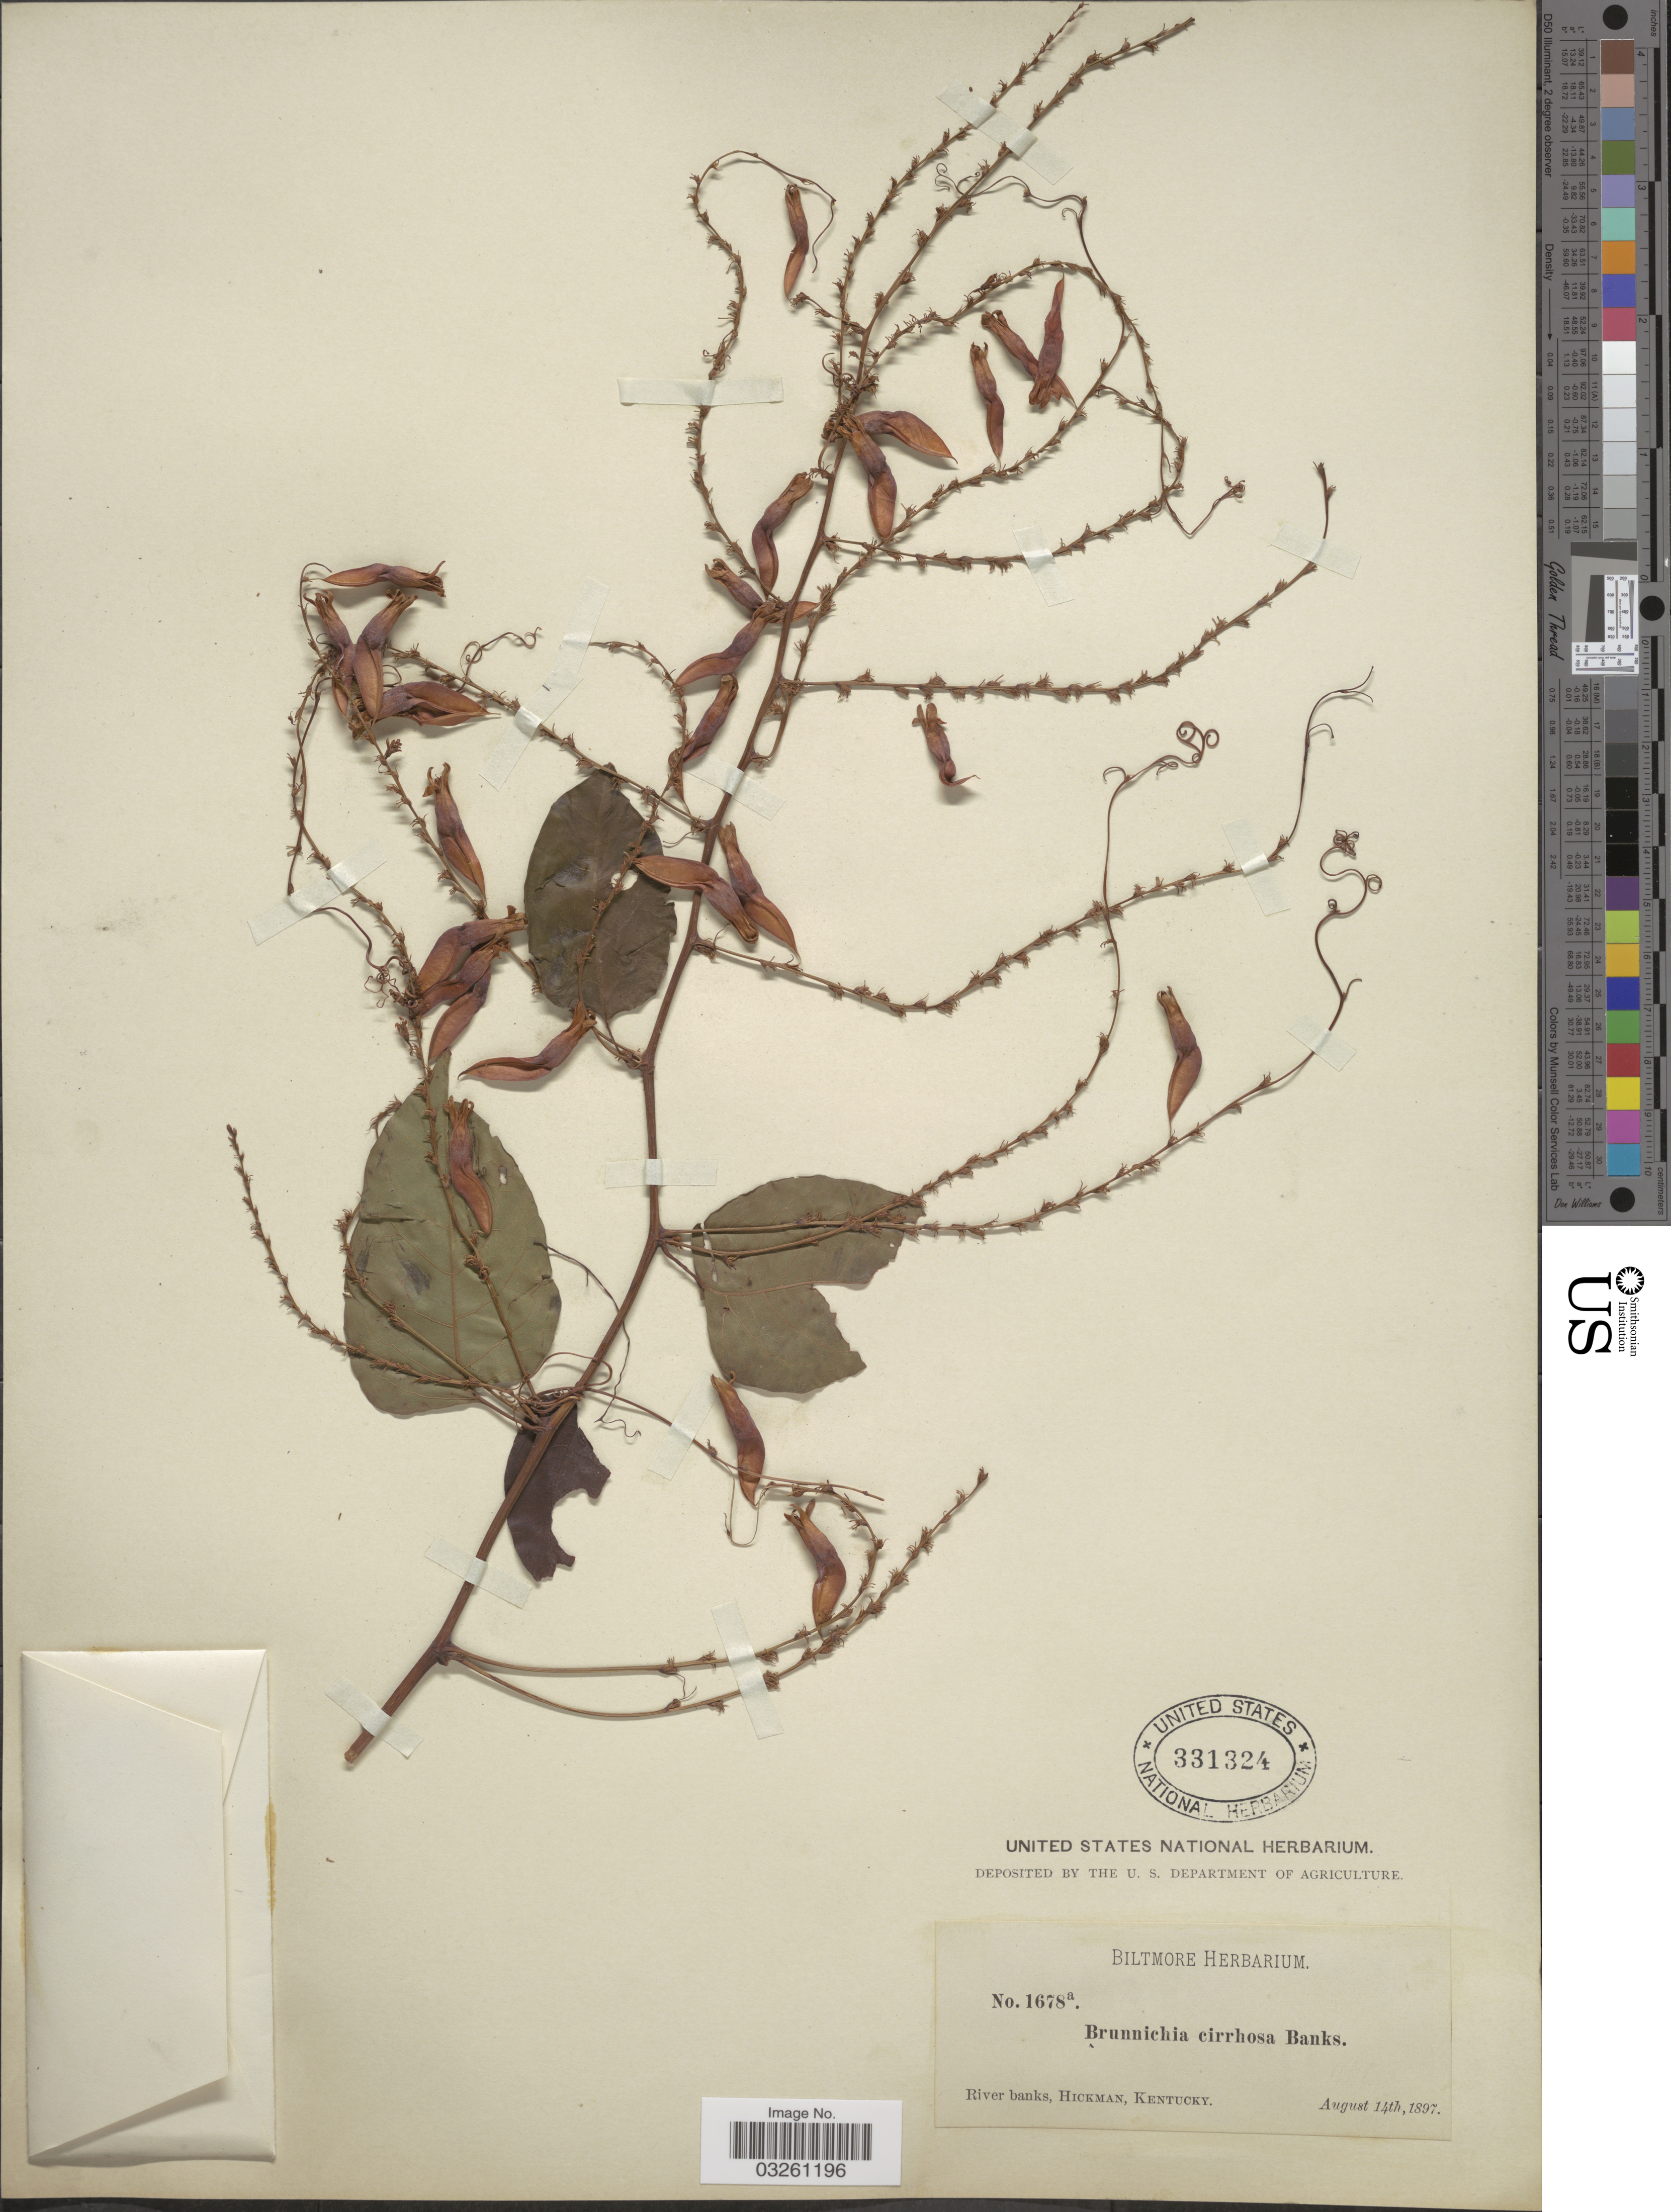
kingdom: Plantae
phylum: Tracheophyta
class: Magnoliopsida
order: Caryophyllales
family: Polygonaceae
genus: Brunnichia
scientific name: Brunnichia cirrhosa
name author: Gaertn.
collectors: ex herb. Biltmore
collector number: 1678a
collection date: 1897-08-14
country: United States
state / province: Kentucky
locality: River banks, Hickman.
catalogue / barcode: US 331324